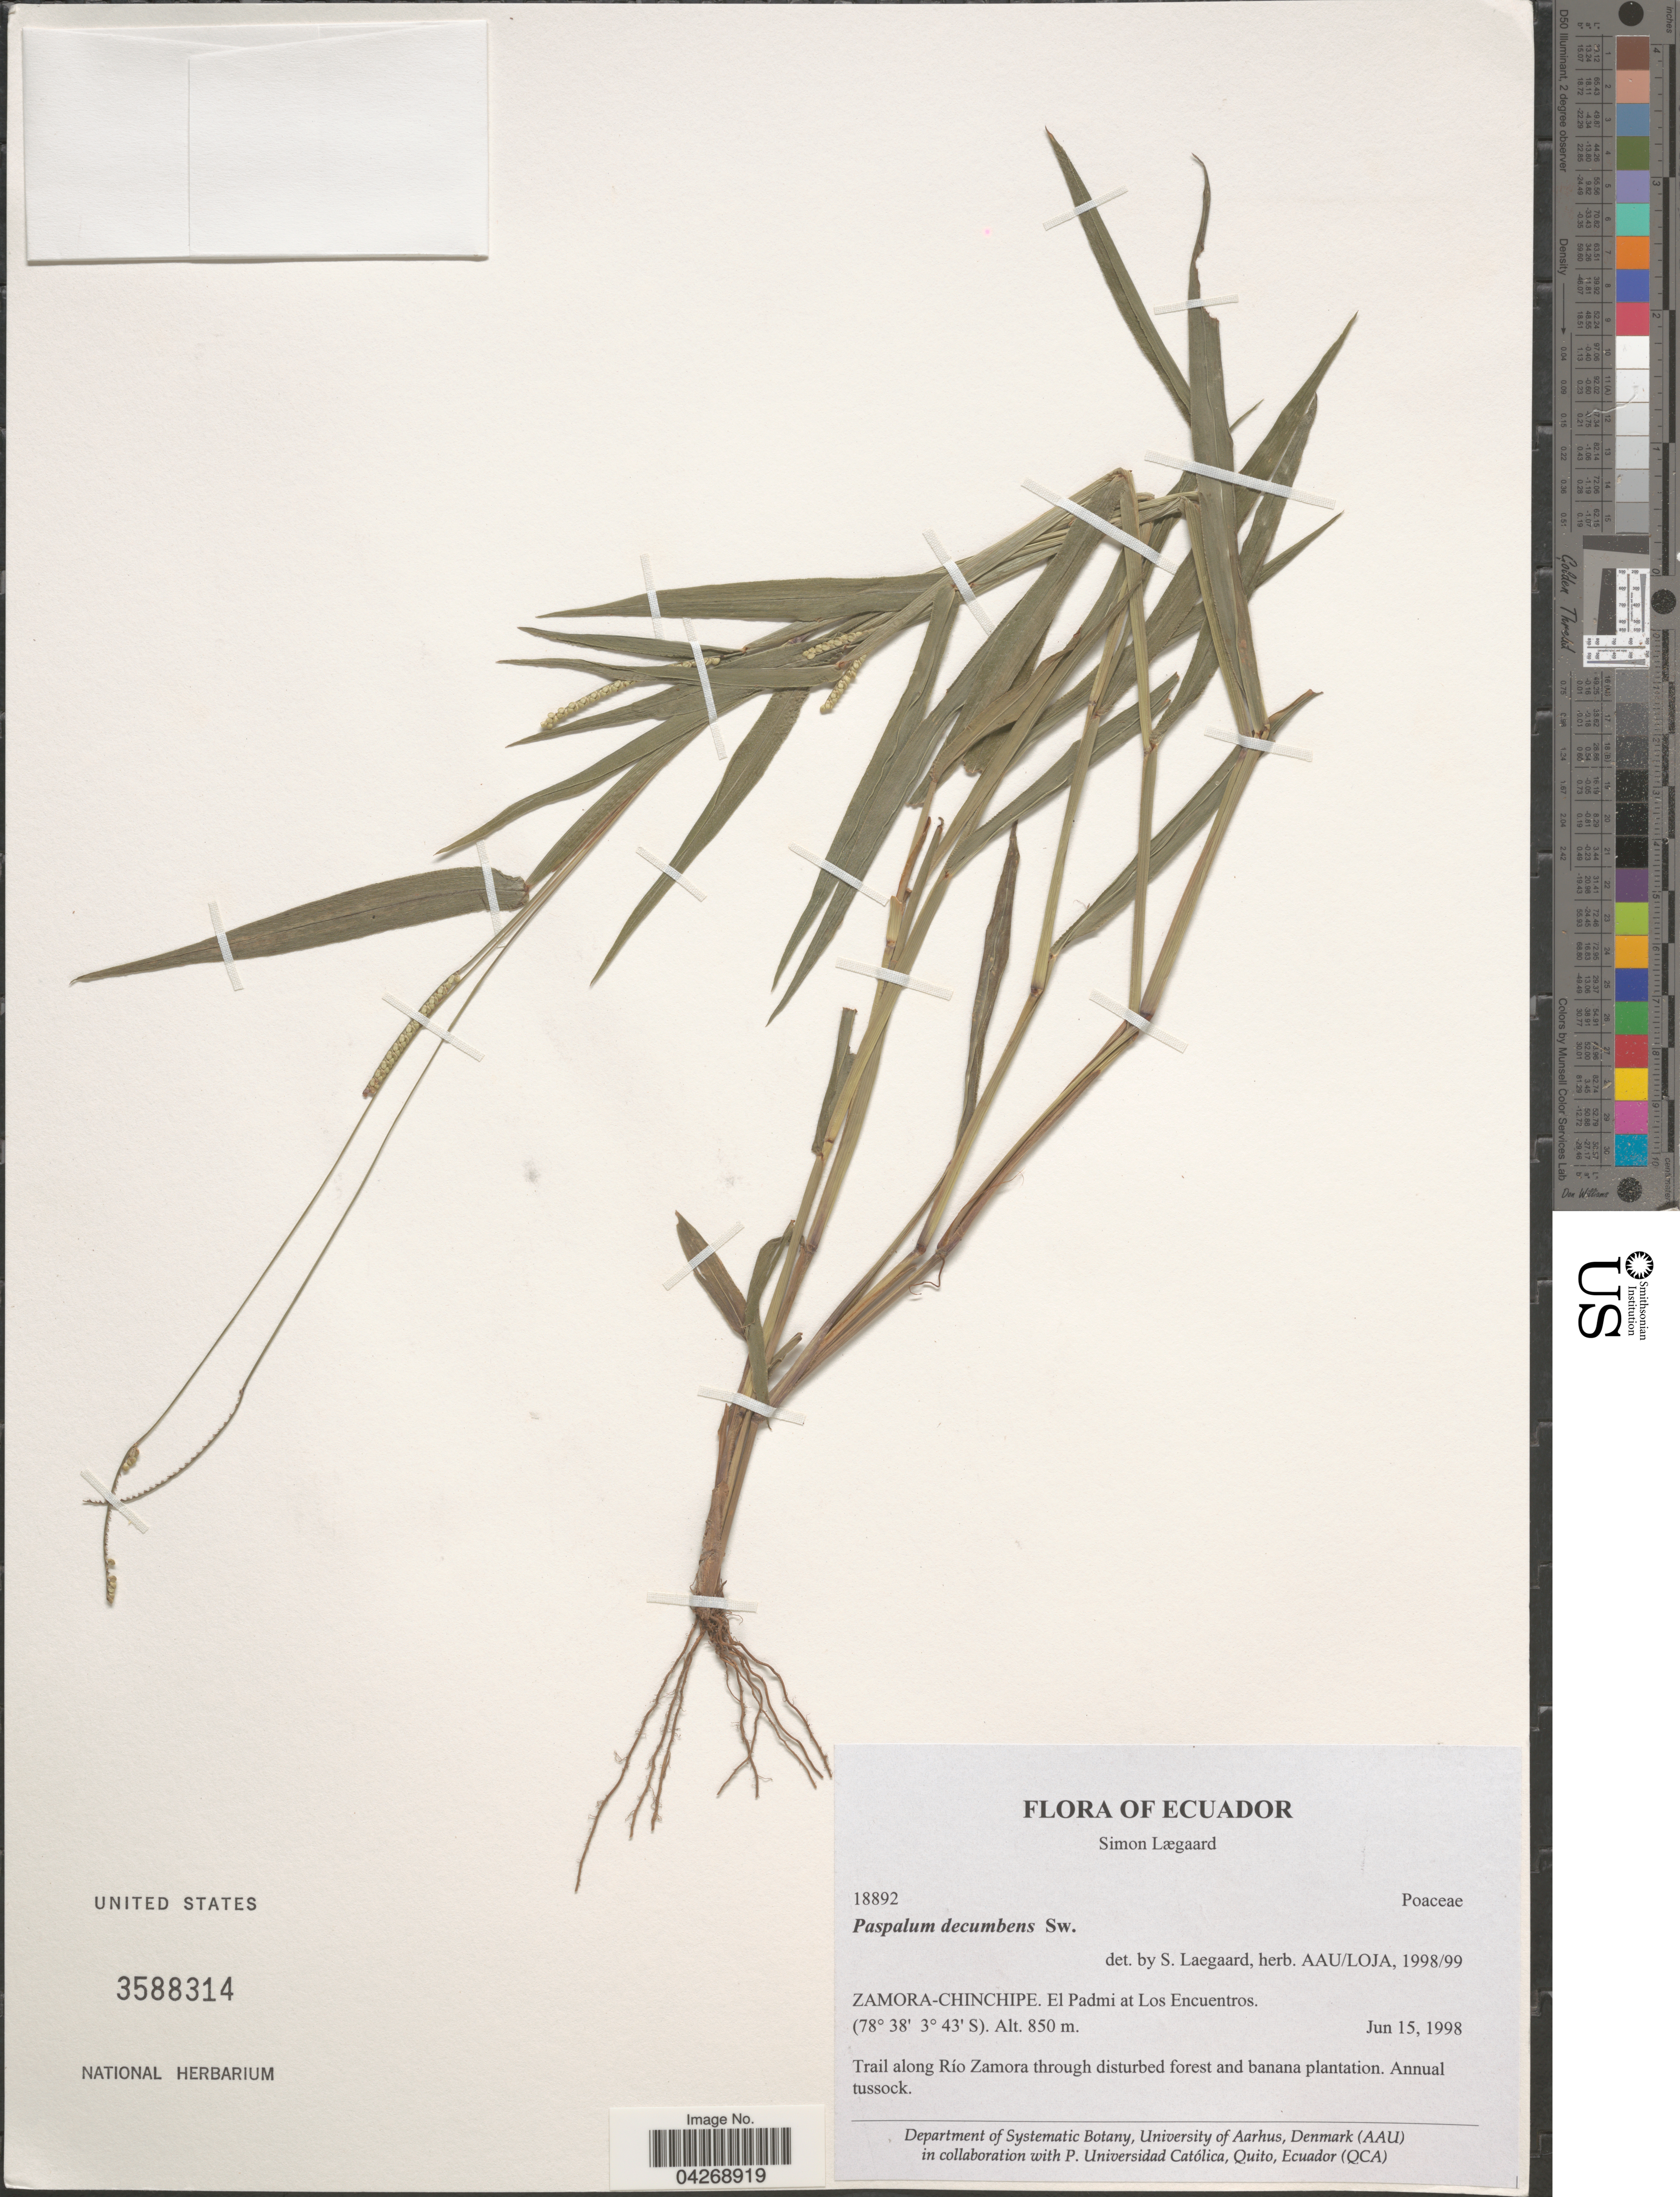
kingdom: Plantae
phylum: Tracheophyta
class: Liliopsida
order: Poales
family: Poaceae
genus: Paspalum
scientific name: Paspalum decumbens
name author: Sw.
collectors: S. Lægaard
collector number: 18892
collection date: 1998-06-15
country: Ecuador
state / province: Zamora-Chinchipe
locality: El Padmi at Los Encuentros. Trail along Río Zamora through disturbed forest and banana plantation.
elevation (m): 850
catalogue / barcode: US 3588314